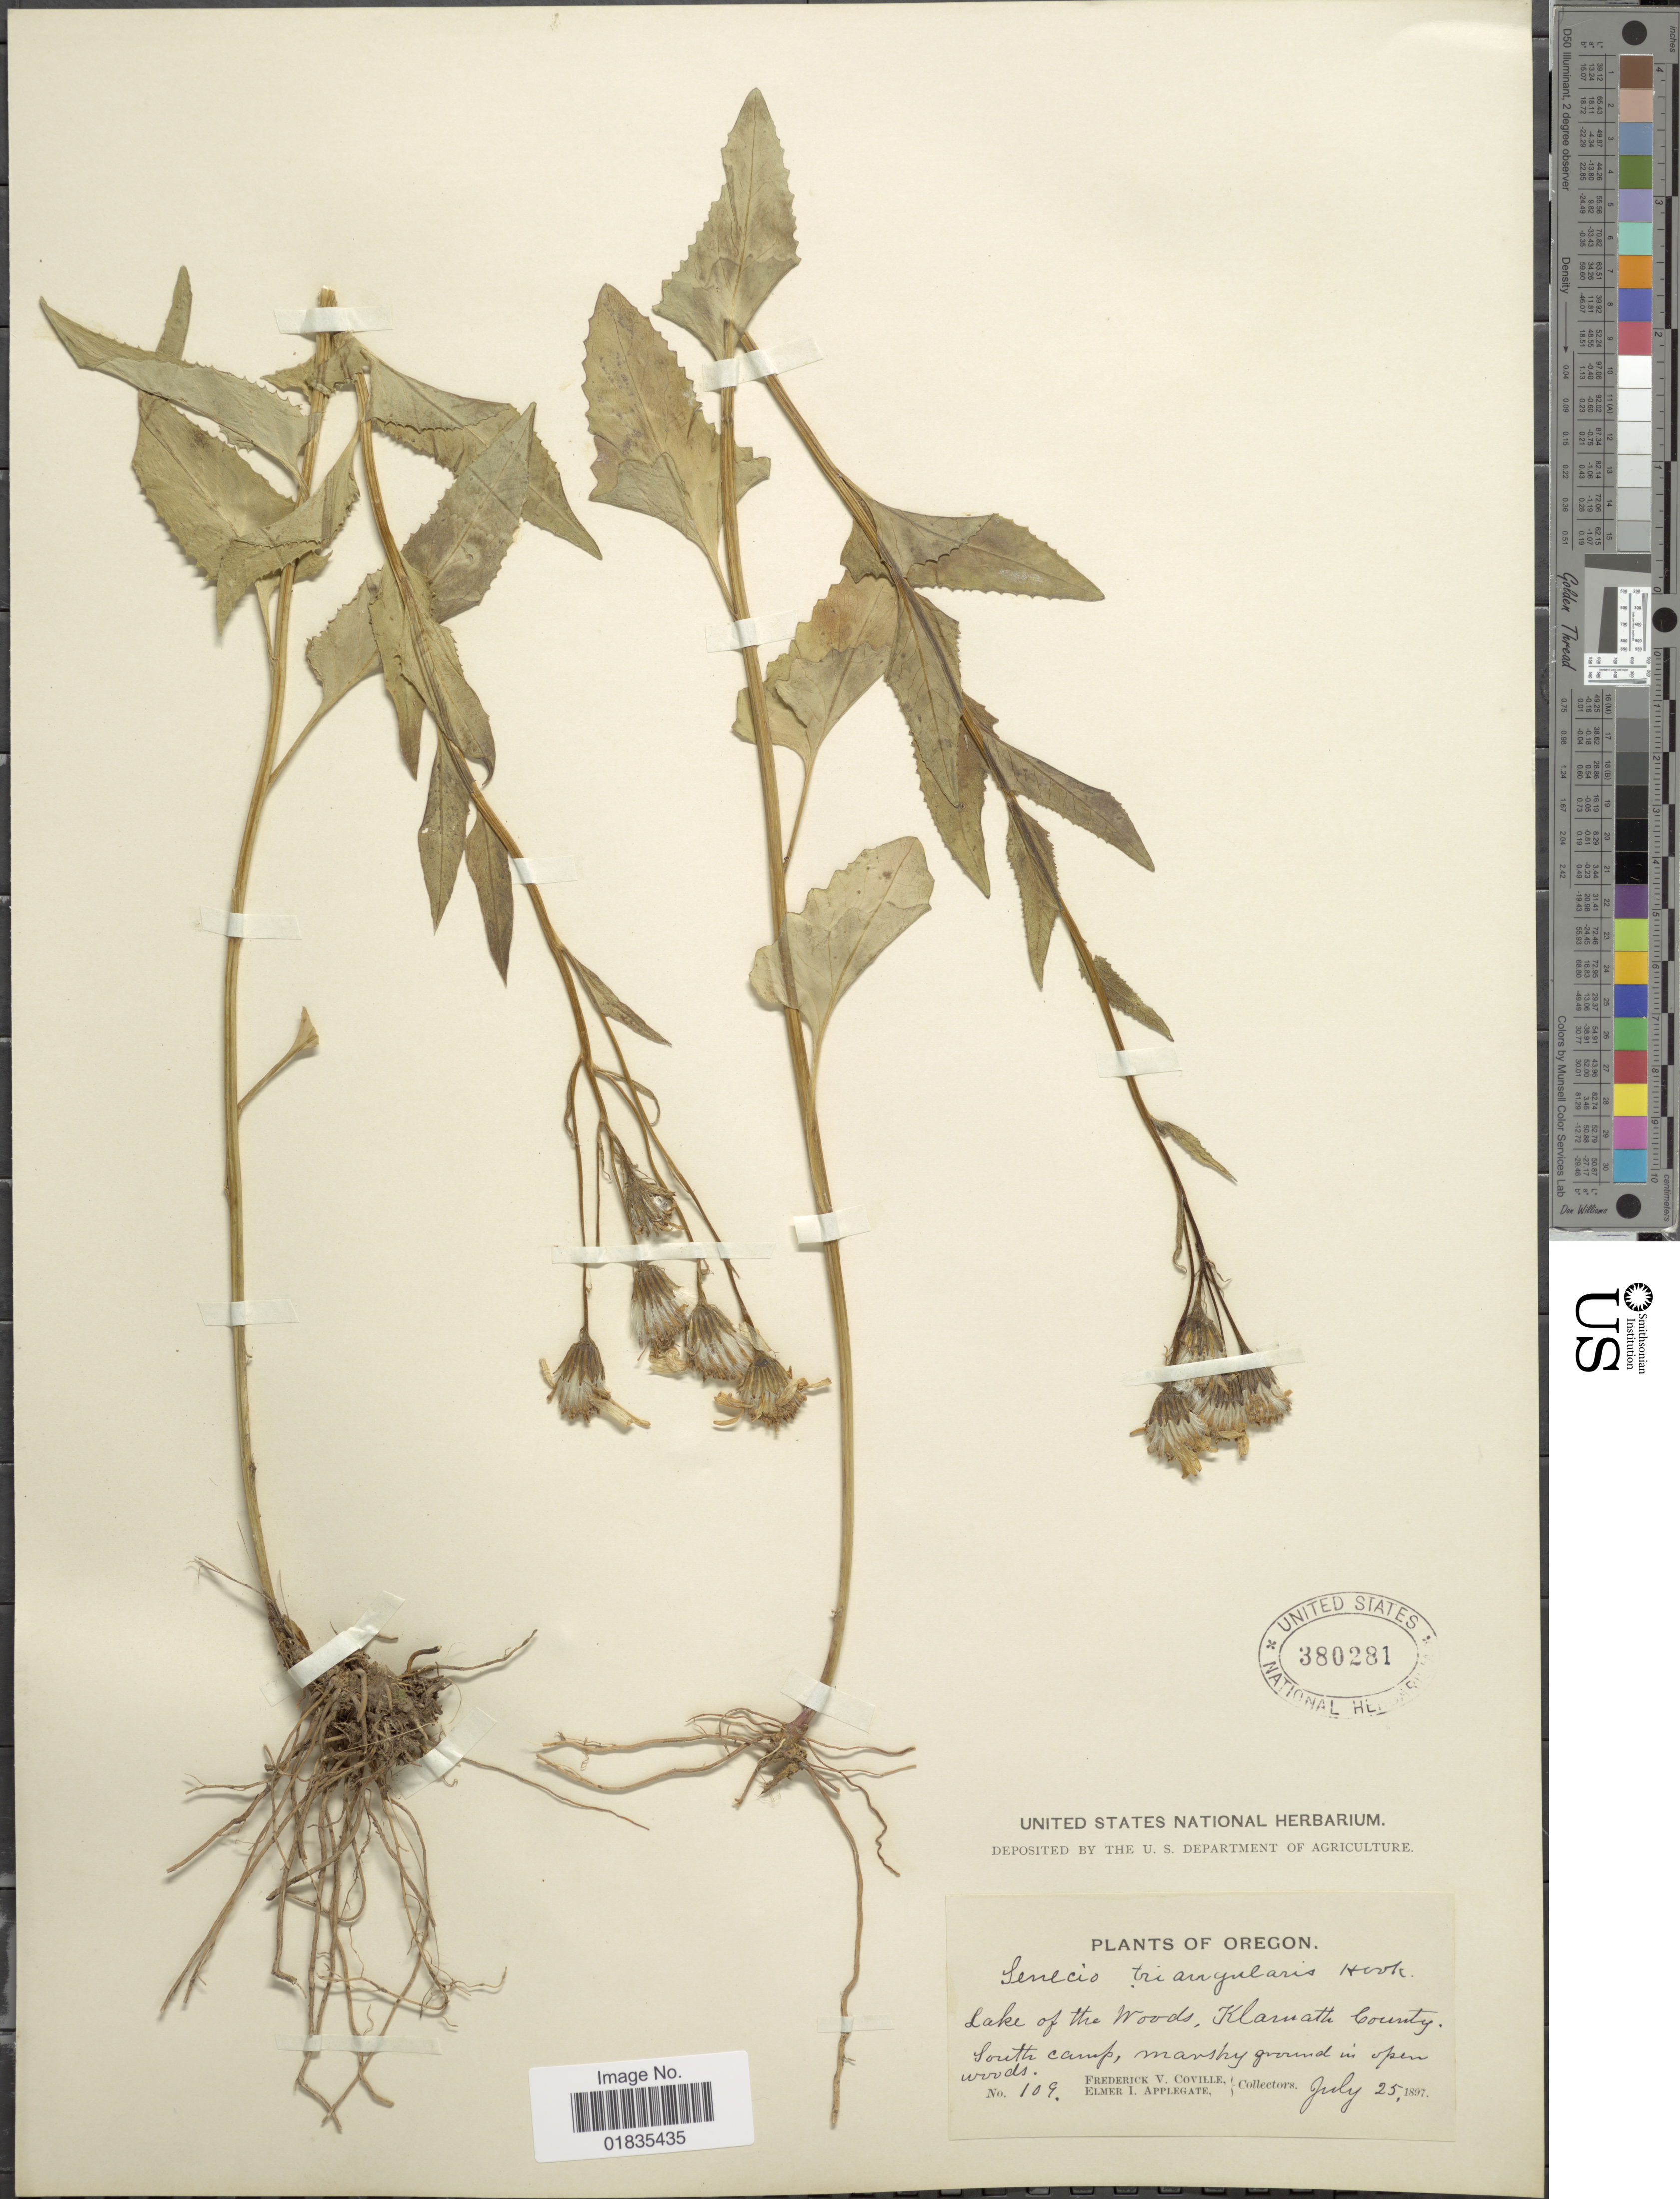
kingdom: Plantae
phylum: Tracheophyta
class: Magnoliopsida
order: Asterales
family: Asteraceae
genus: Senecio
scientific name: Senecio triangularis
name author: Hook.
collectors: F. V. Coville & E. I. Applegate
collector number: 109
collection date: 1897-07-25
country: United States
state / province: Oregon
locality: Lake of the Woods, Klamath County, south camp, marshy ground in open woods.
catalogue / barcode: US 380281